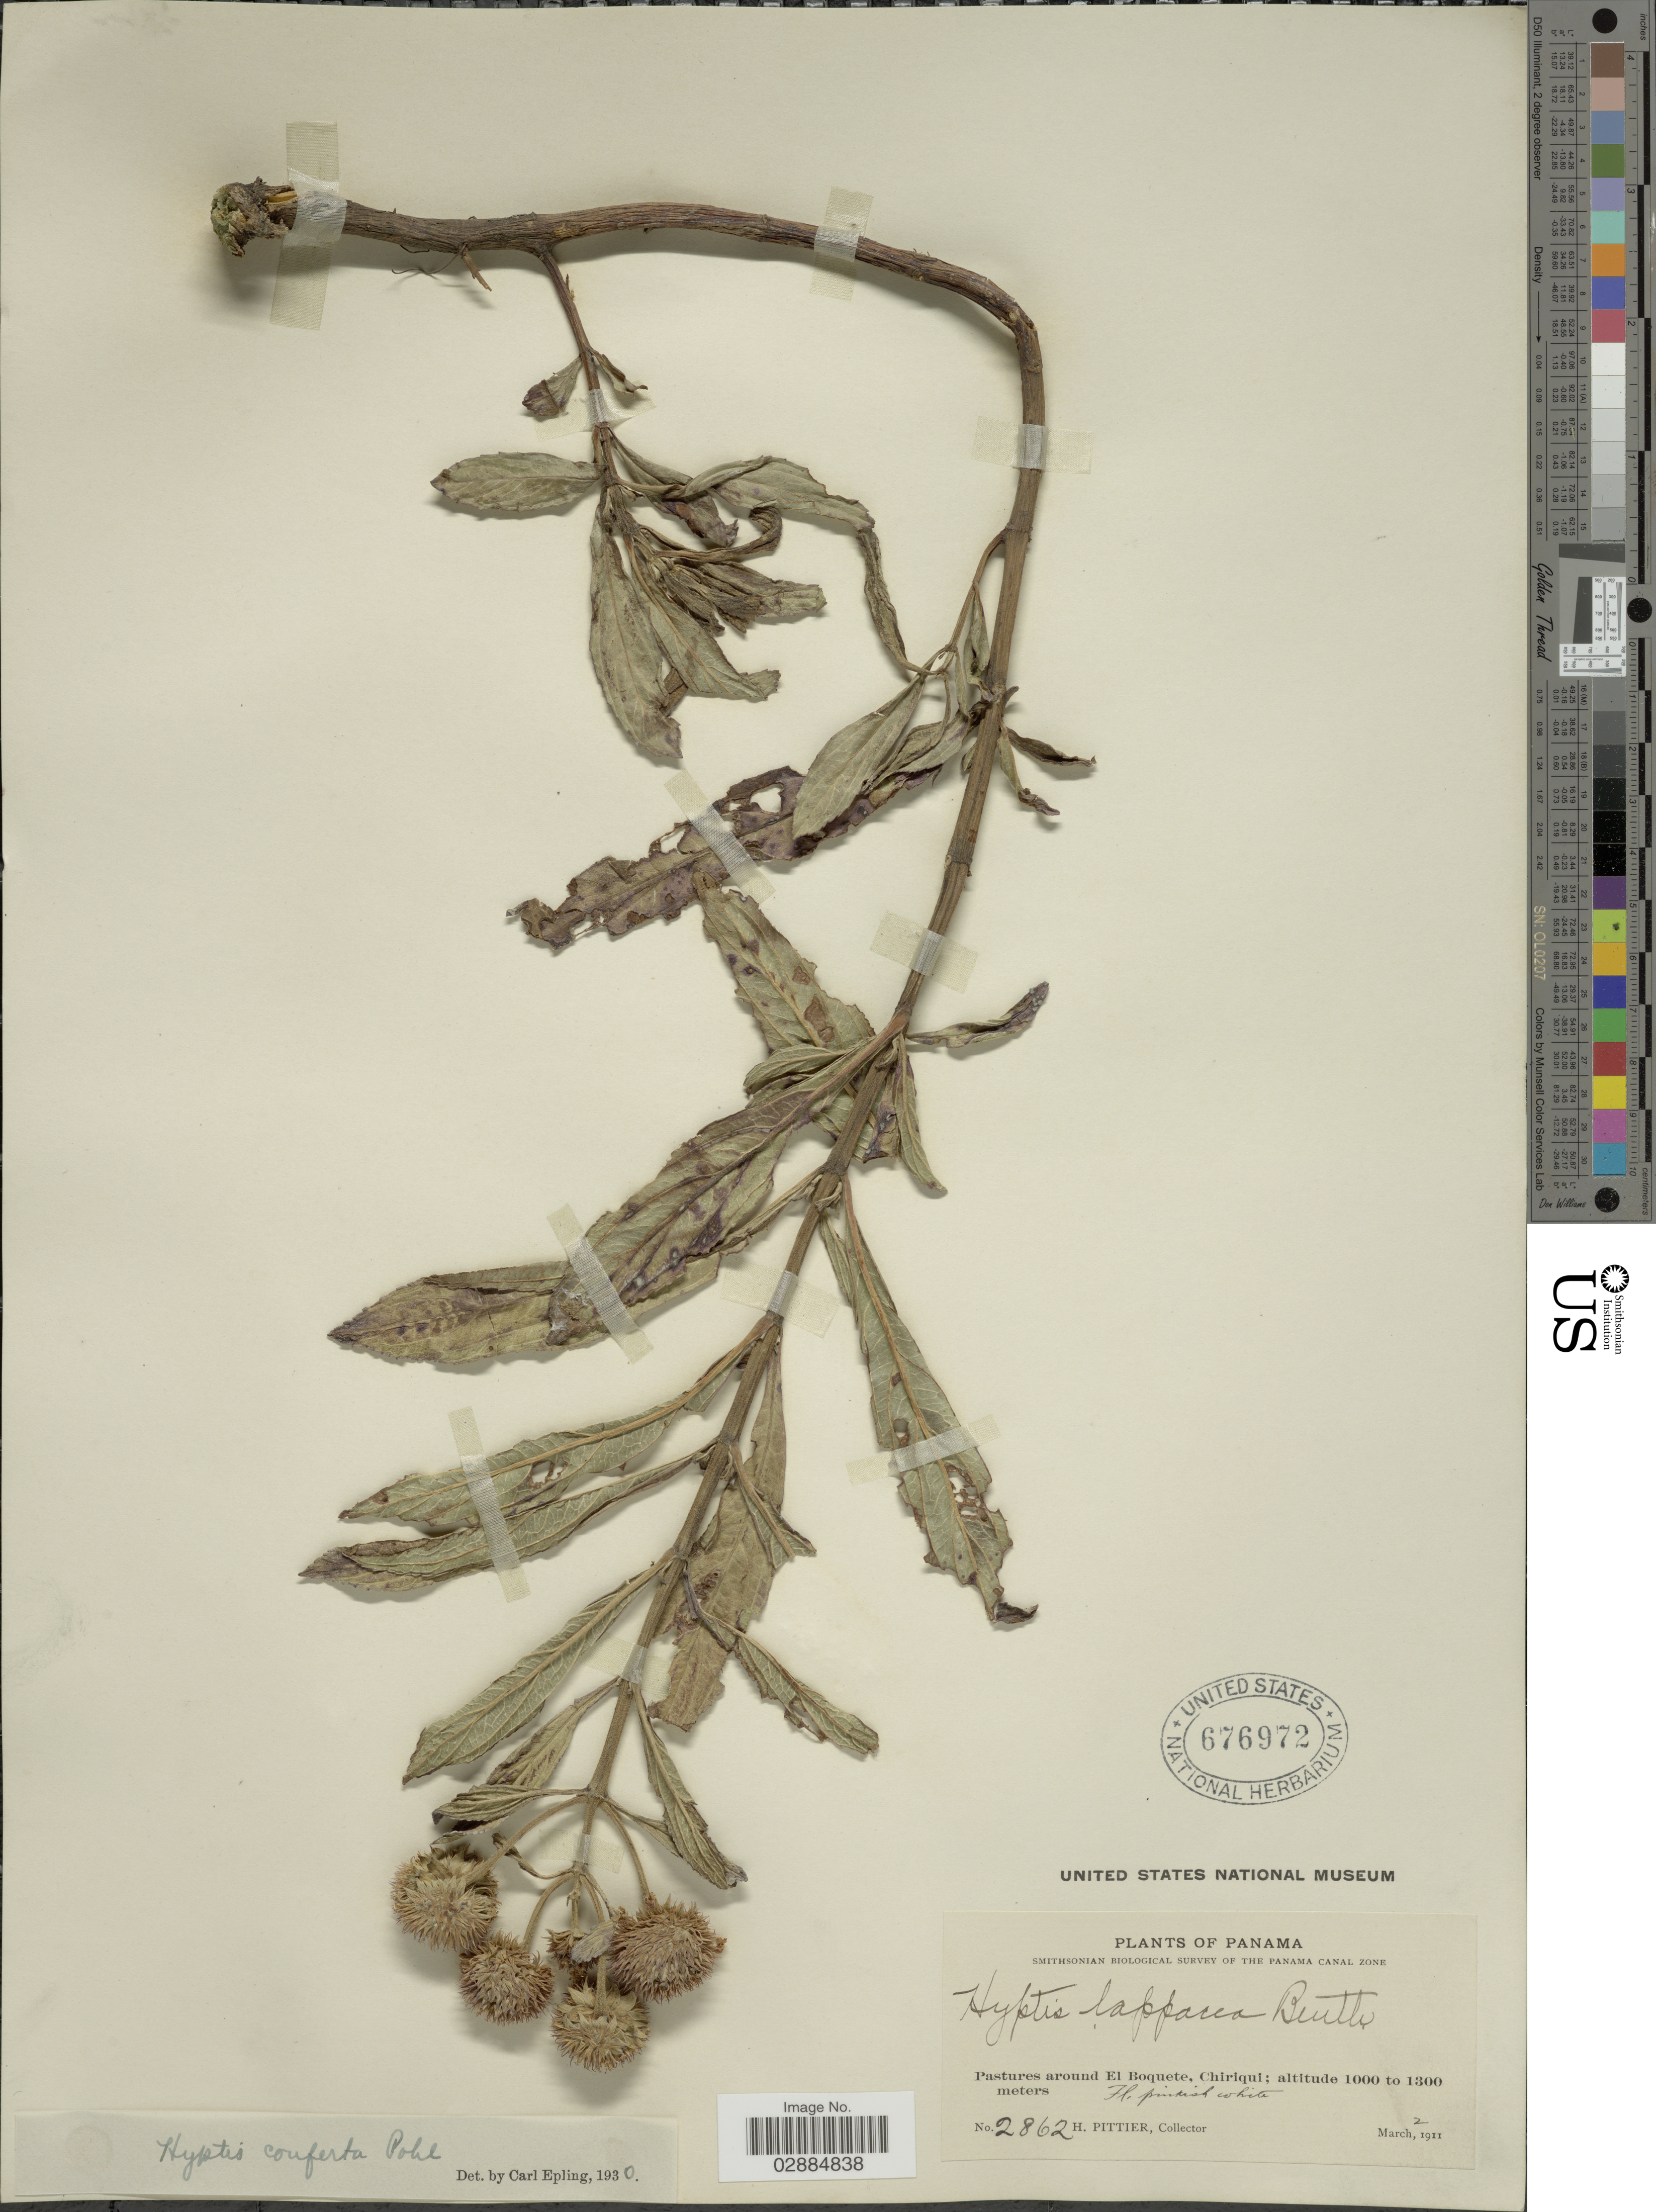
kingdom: Plantae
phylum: Tracheophyta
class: Magnoliopsida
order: Lamiales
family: Lamiaceae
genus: Hyptis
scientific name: Hyptis conferta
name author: Pohl ex Benth.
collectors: H. F. Pittier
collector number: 2862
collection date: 1911-03-02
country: Panama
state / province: Chiriqui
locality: Pastures around El Boquete, Chiriqui.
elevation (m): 1000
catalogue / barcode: US 676972